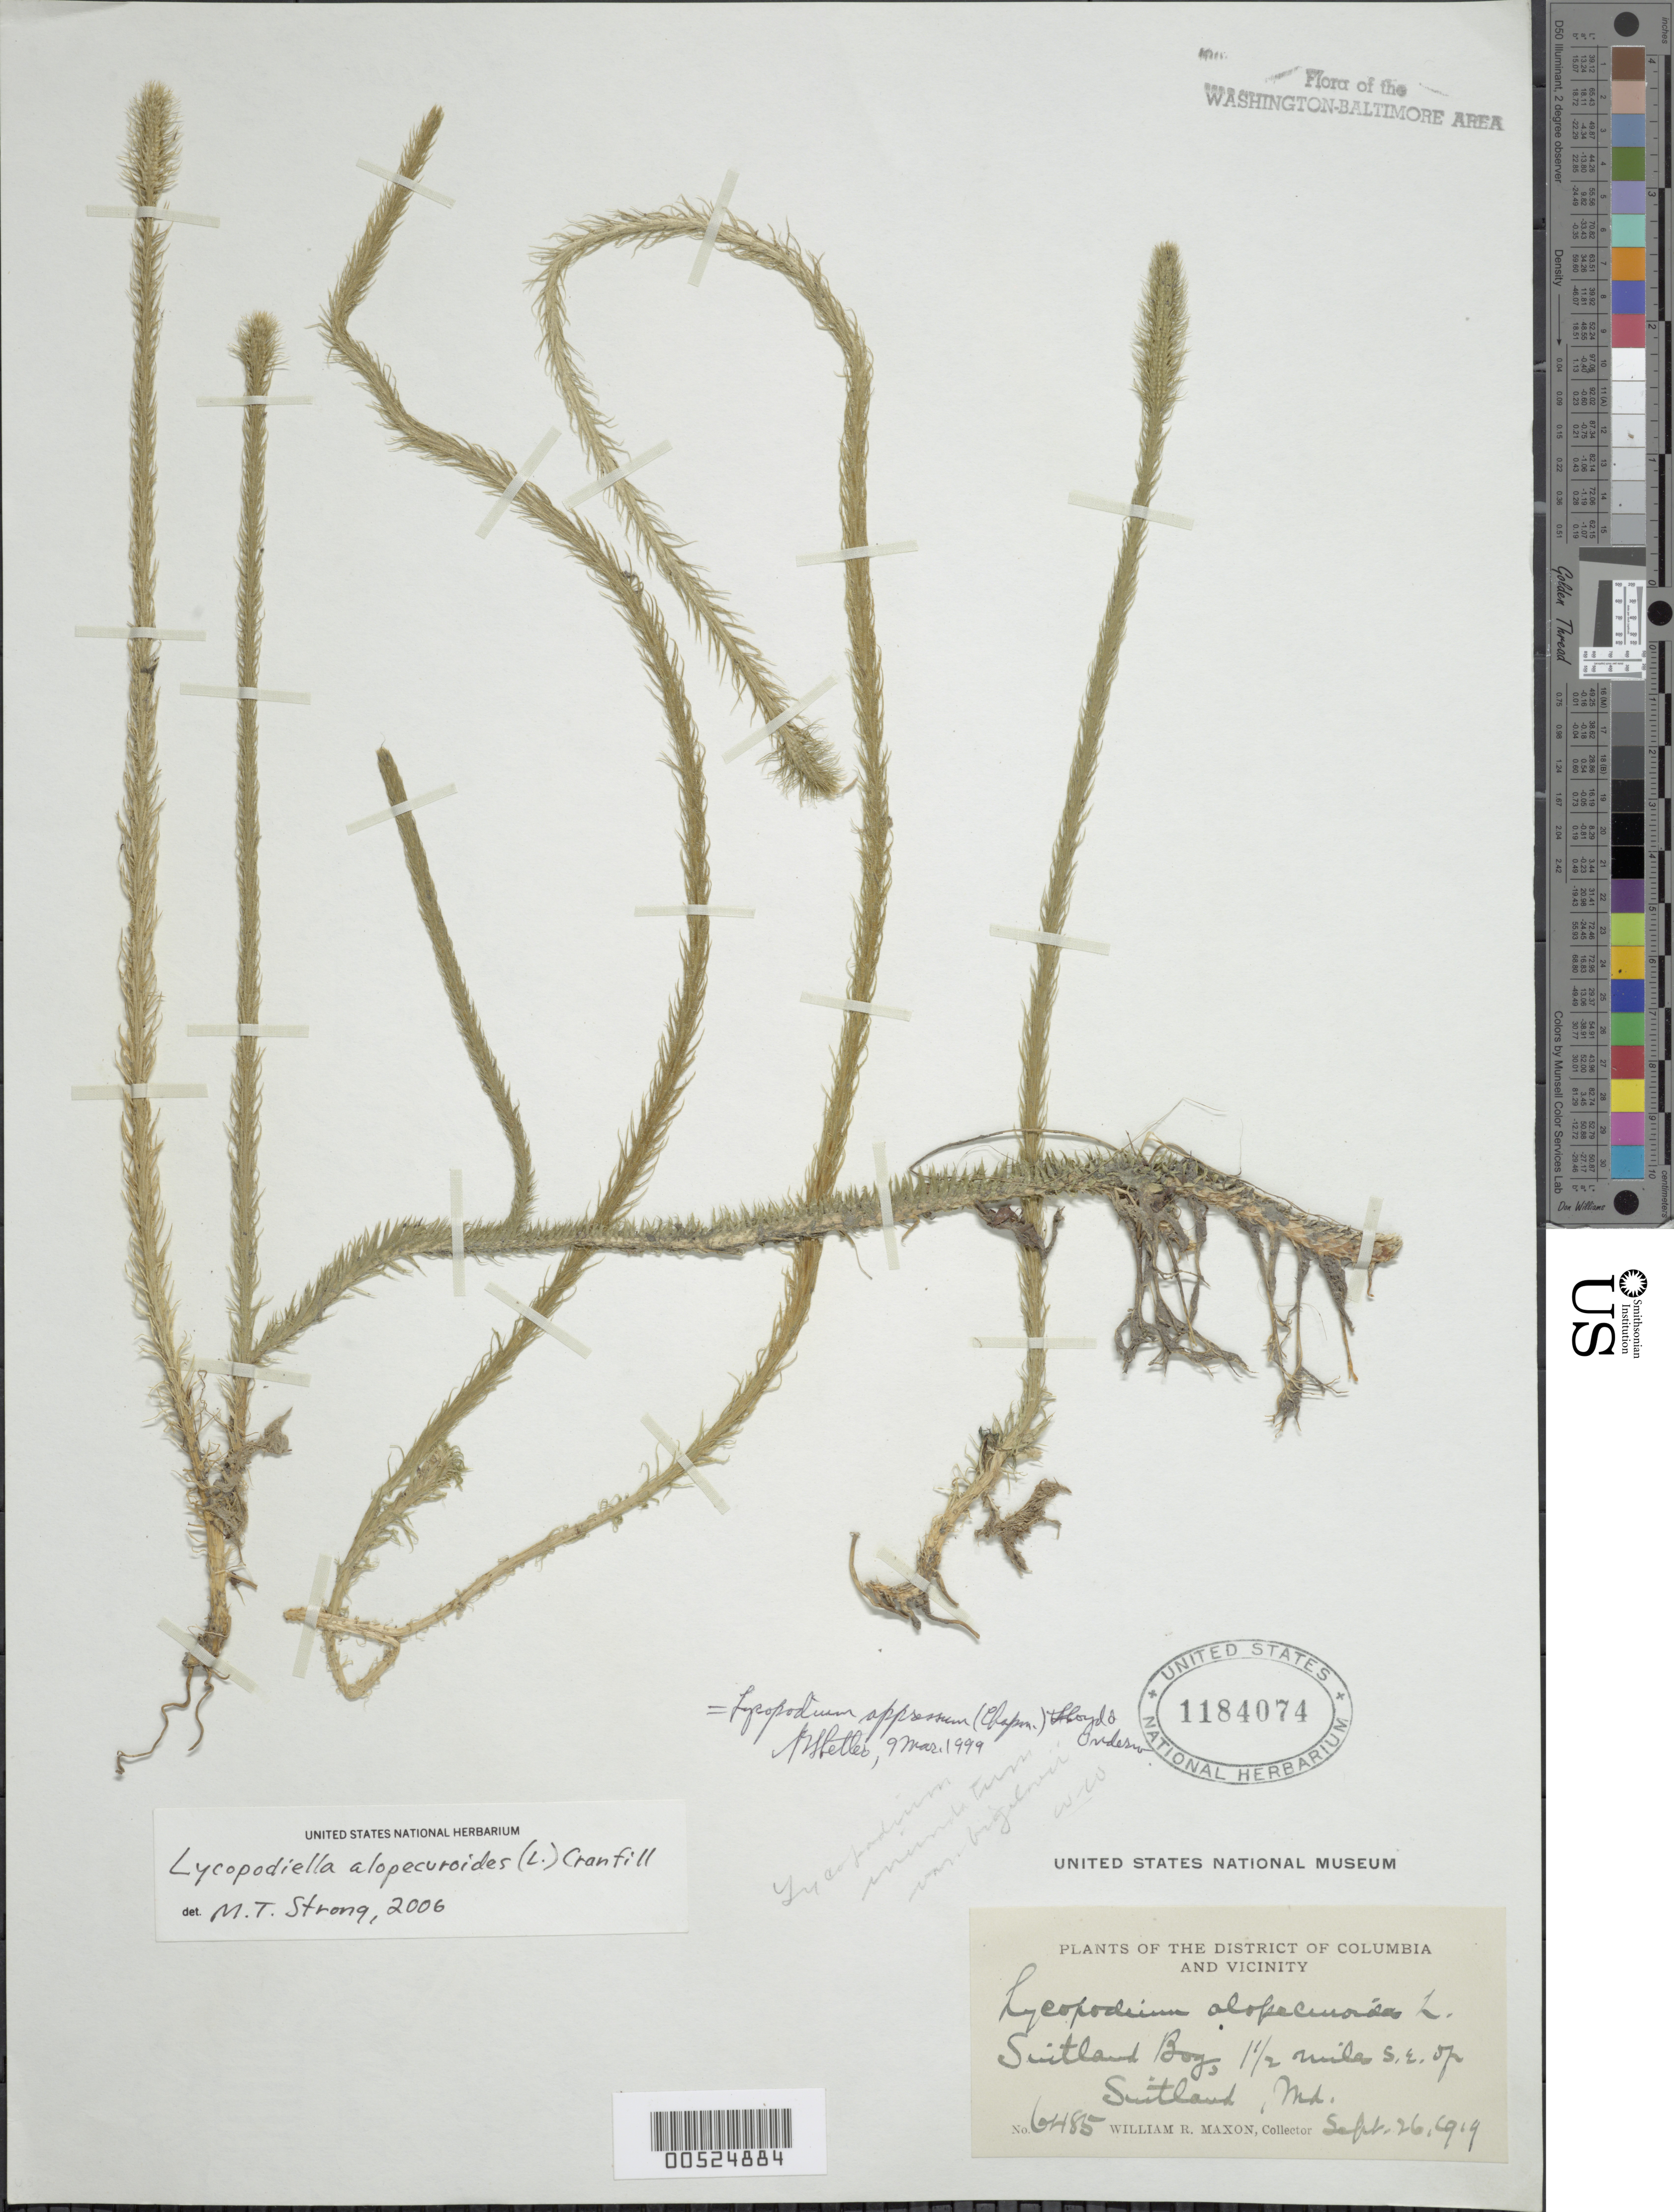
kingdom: Plantae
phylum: Tracheophyta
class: Lycopodiopsida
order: Lycopodiales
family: Lycopodiaceae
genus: Lycopodiella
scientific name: Lycopodiella alopecuroides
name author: (L.) Cranfill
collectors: W. R. Maxon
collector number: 6485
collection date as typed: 26 Sep 1919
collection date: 1919-09-26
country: United States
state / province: Maryland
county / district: Prince George's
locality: Suitland Bog, 1.5 mi. SE of Suitland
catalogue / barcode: US 1184074